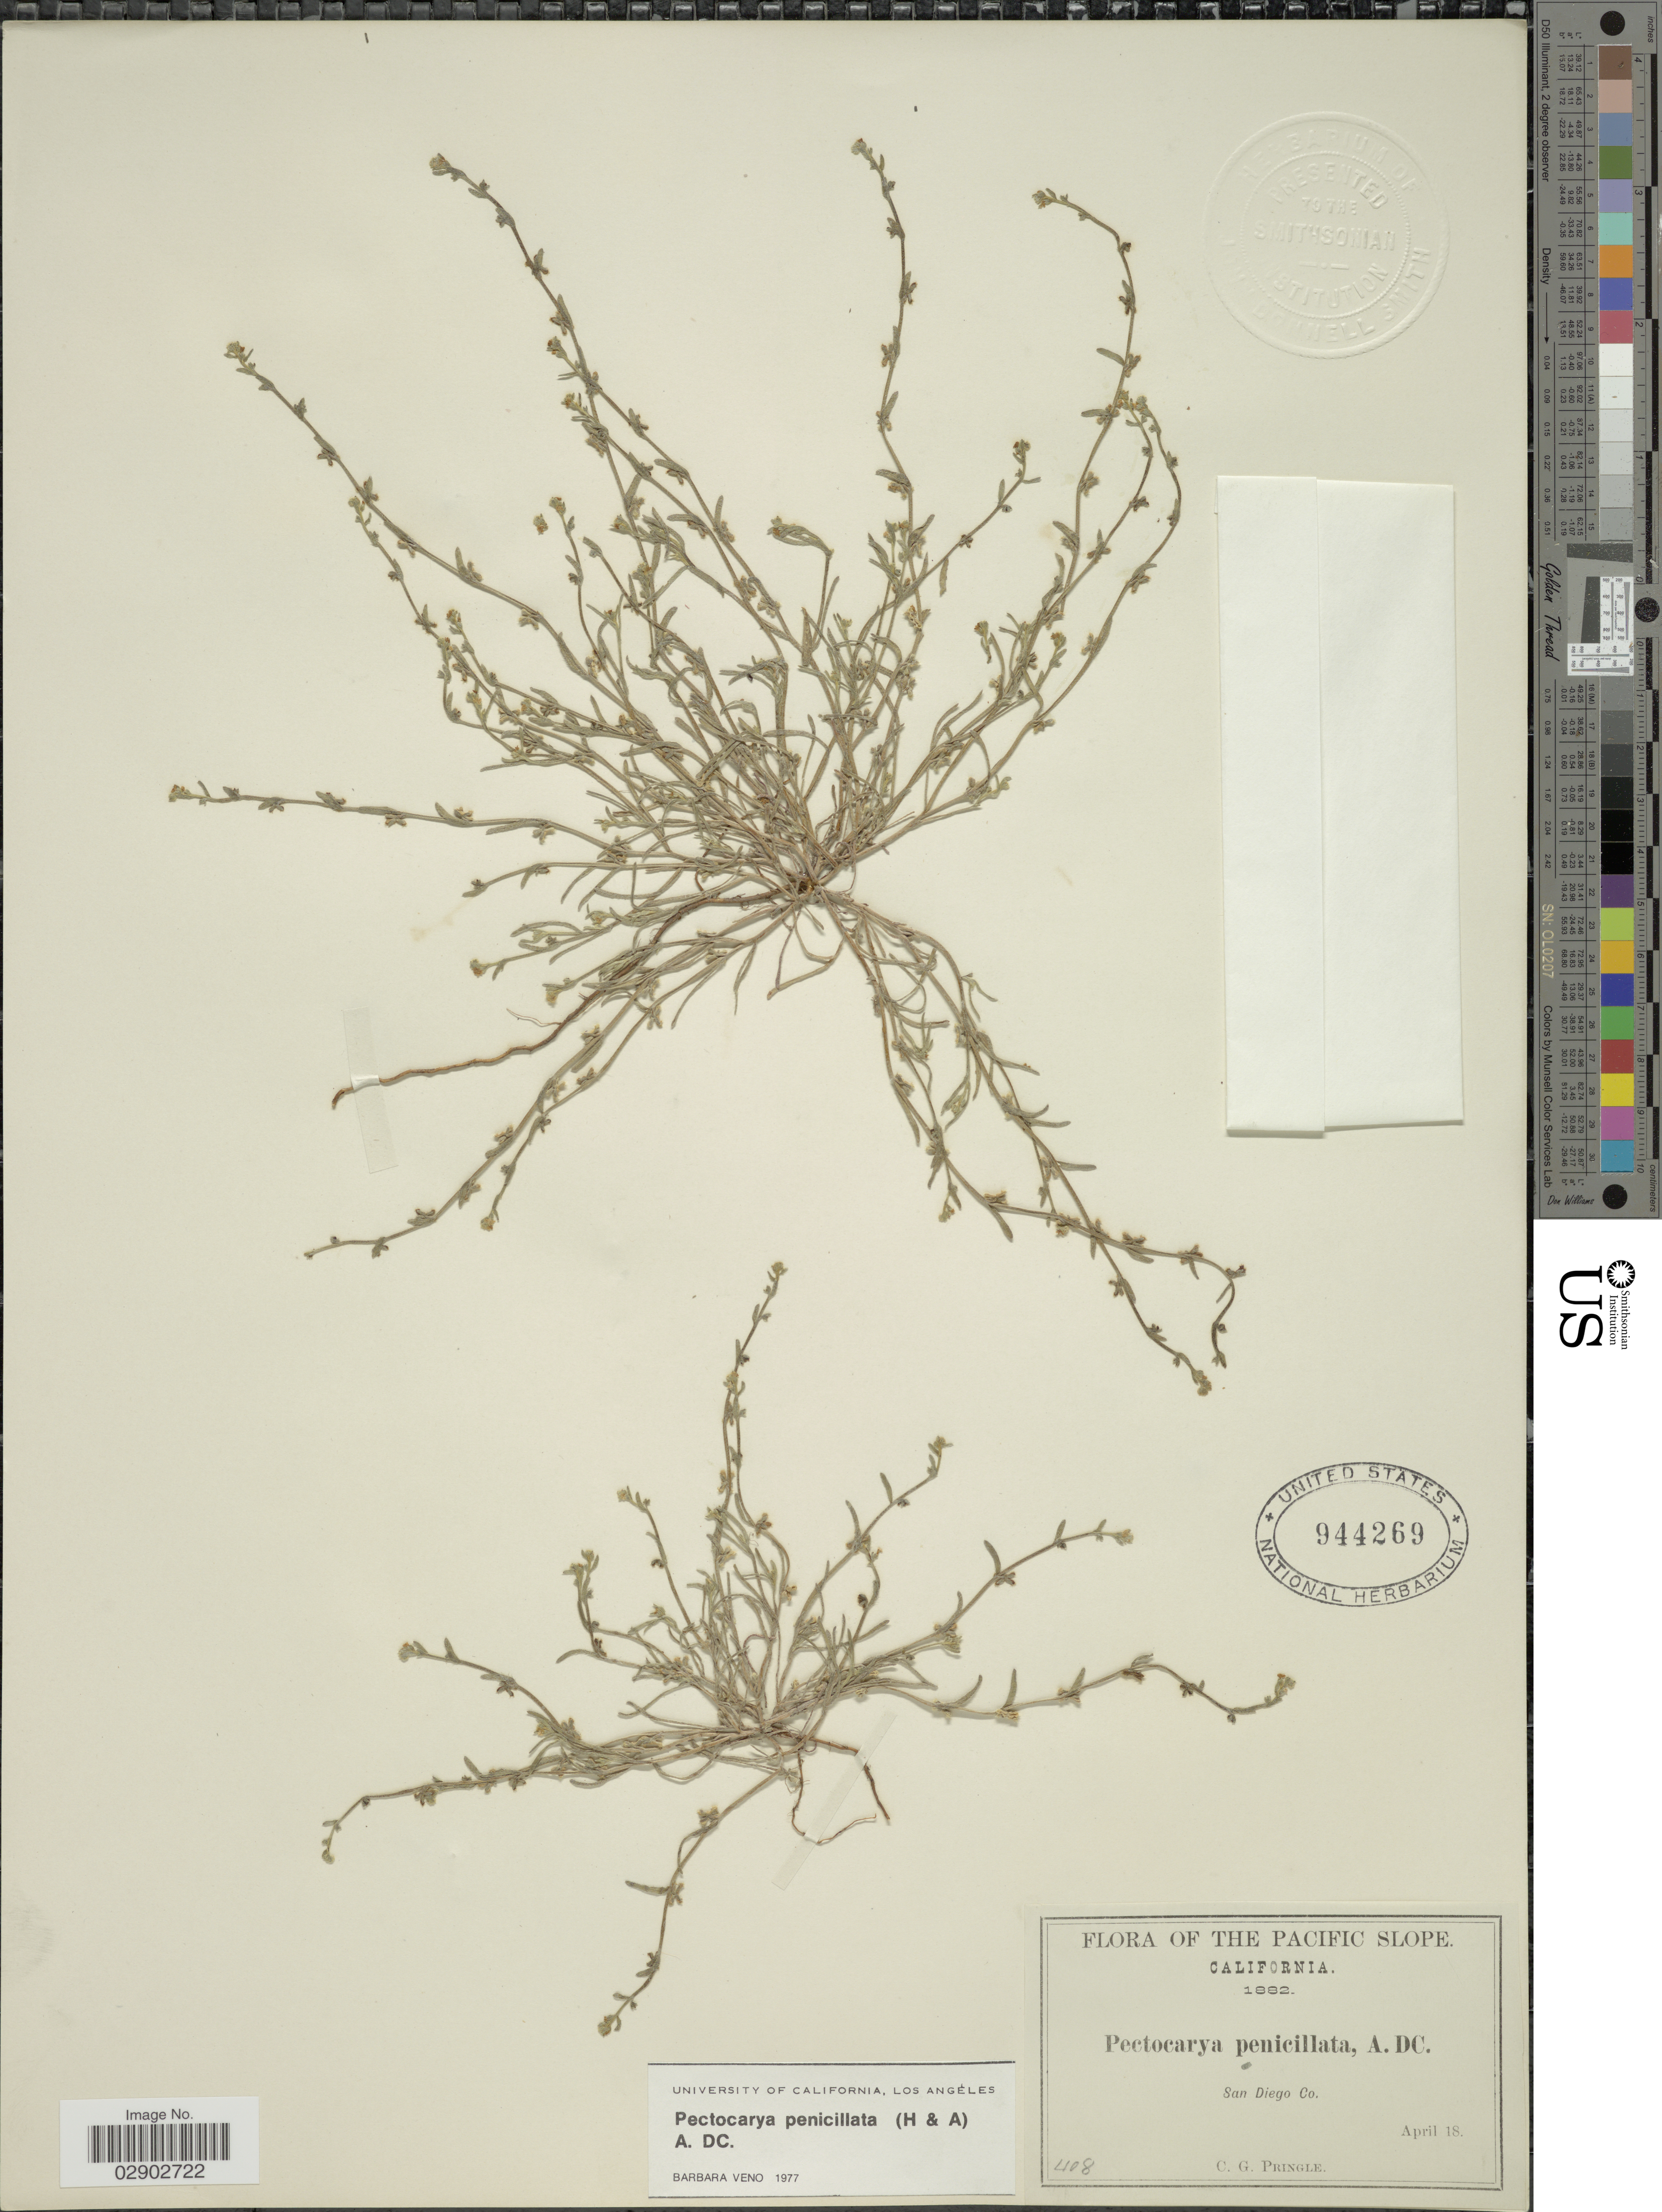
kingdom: Plantae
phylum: Tracheophyta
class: Magnoliopsida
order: Boraginales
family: Boraginaceae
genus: Pectocarya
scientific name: Pectocarya penicillata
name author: Hook. & Arn.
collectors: C. G. Pringle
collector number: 408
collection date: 1882-04-18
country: United States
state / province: California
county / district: San Diego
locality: The Pacific Slope, San Diego Co.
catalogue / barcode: US 944269